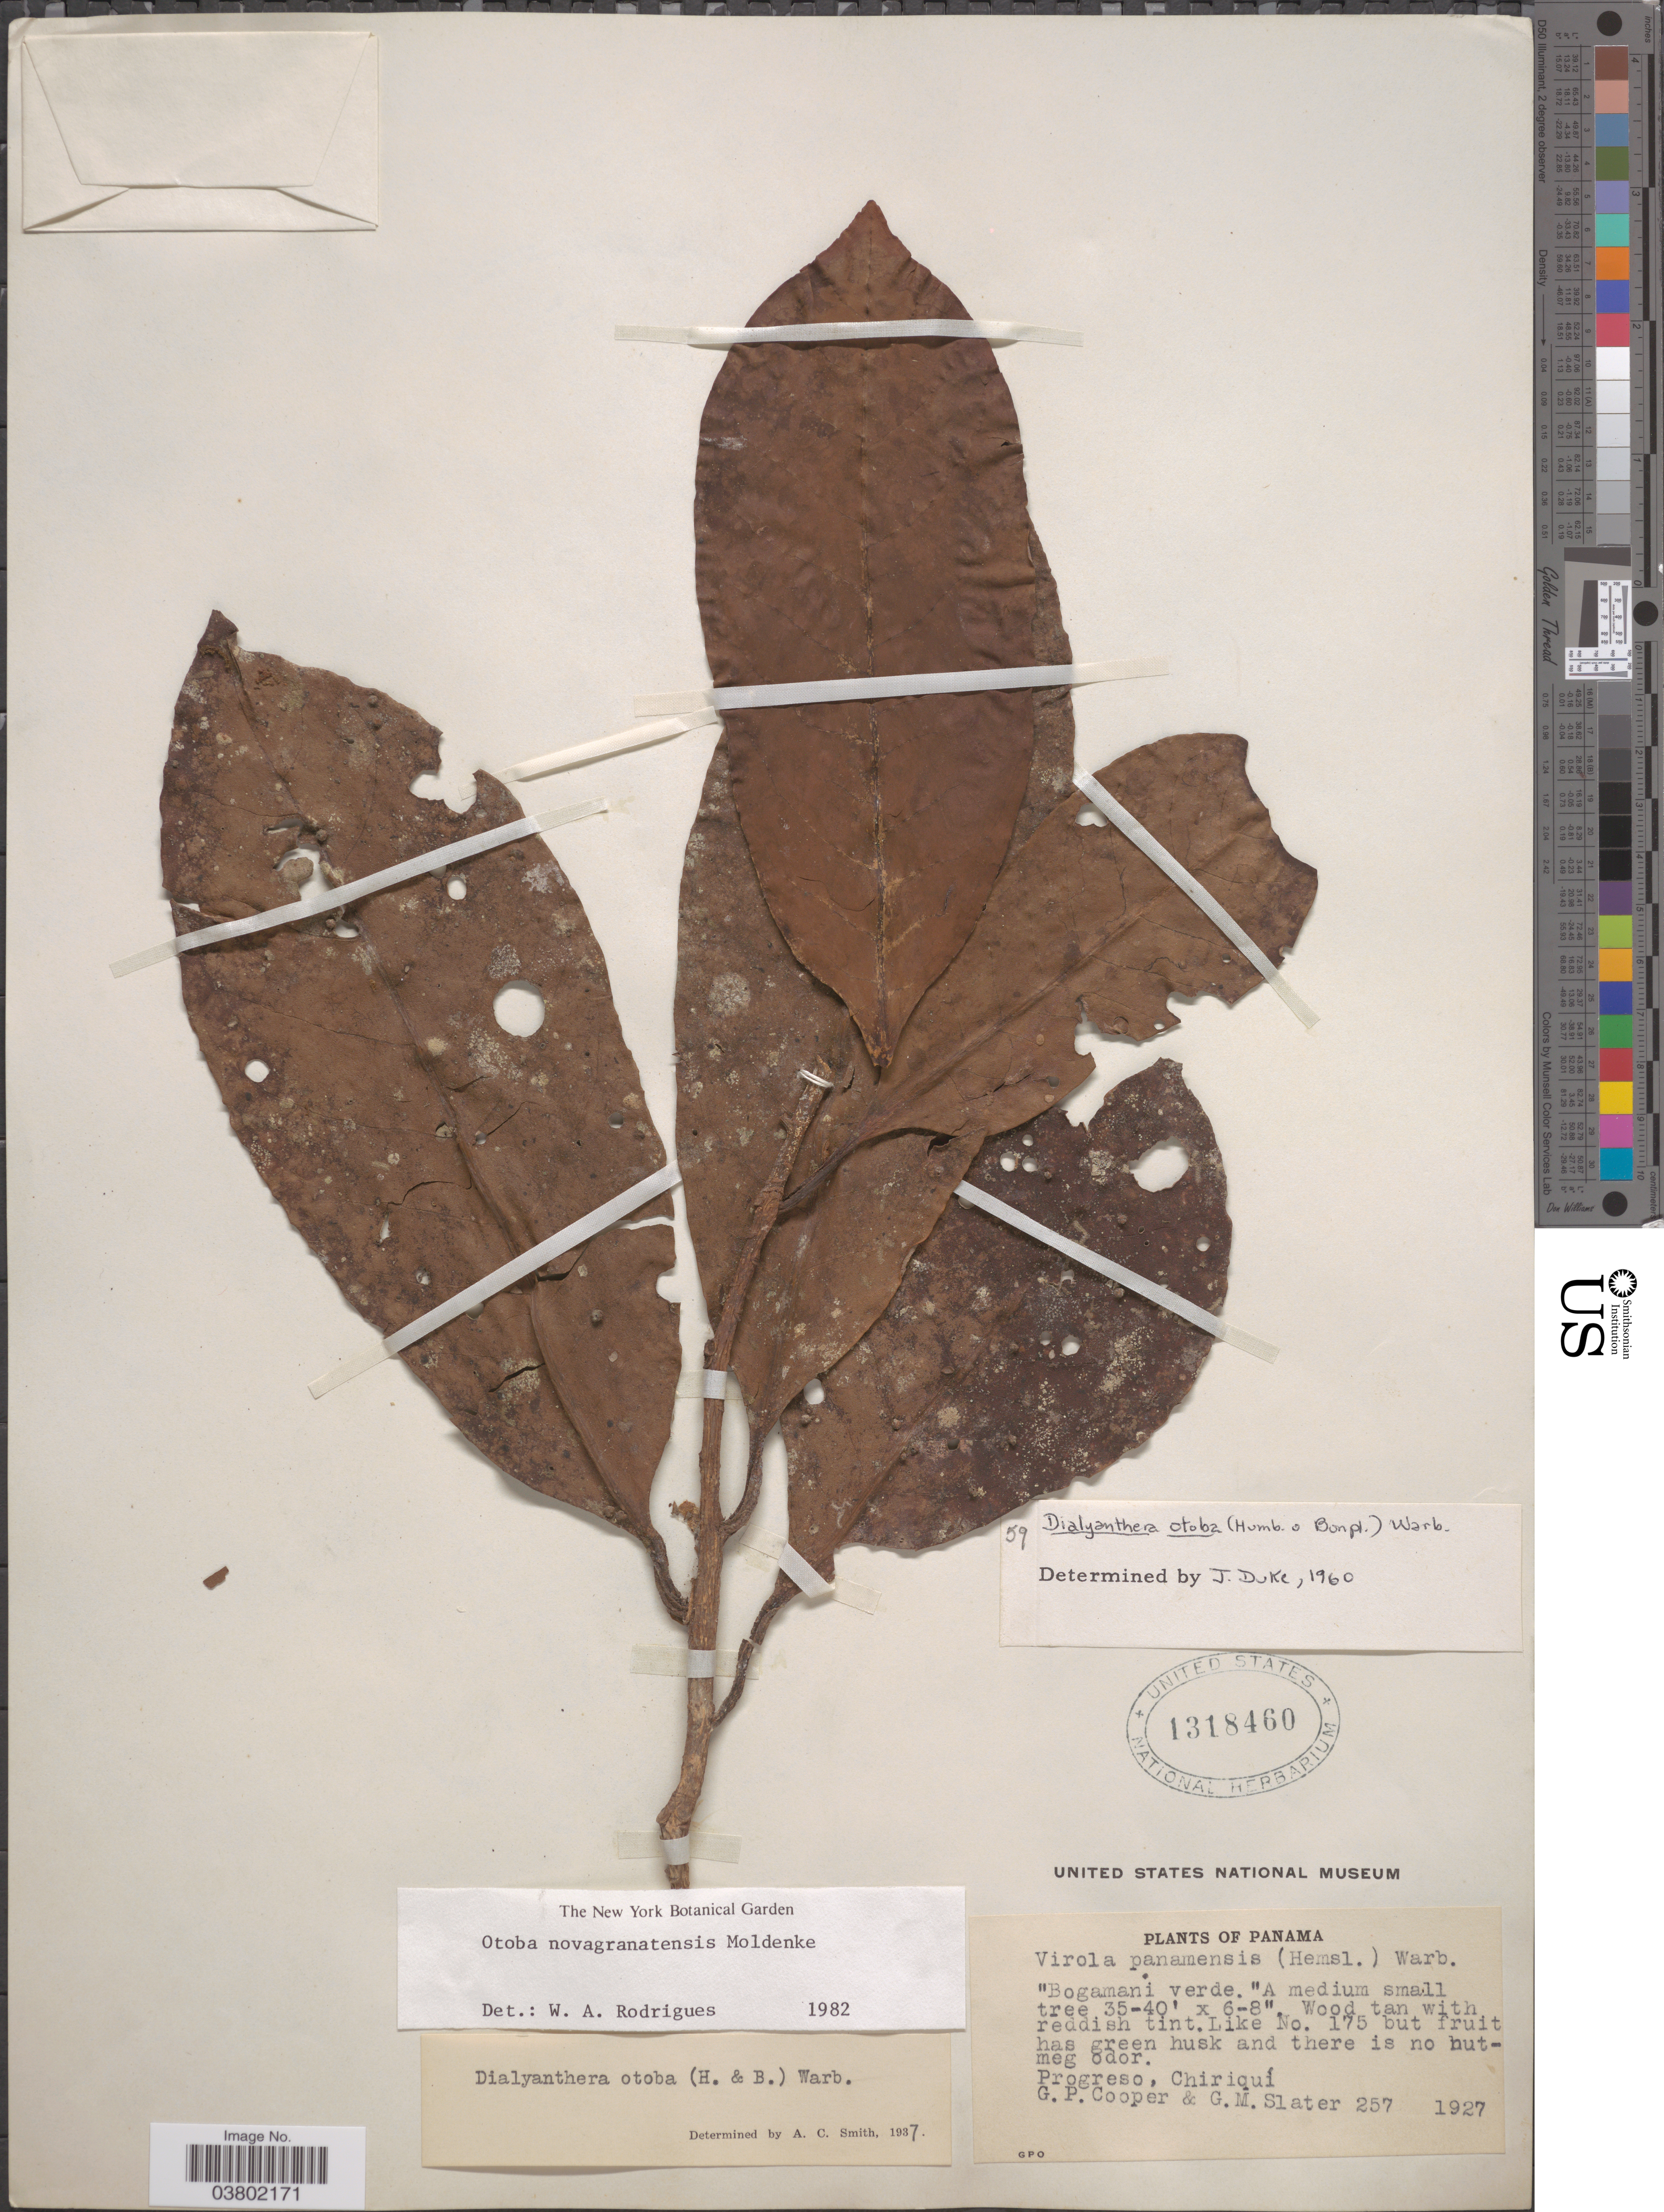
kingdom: Plantae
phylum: Tracheophyta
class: Magnoliopsida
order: Magnoliales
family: Myristicaceae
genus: Otoba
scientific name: Otoba novogranatensis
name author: Moldenke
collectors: G. Cooper & G. Slater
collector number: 257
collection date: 1927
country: Panama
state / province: Chiriqui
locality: Progreso.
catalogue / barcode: US 1318460